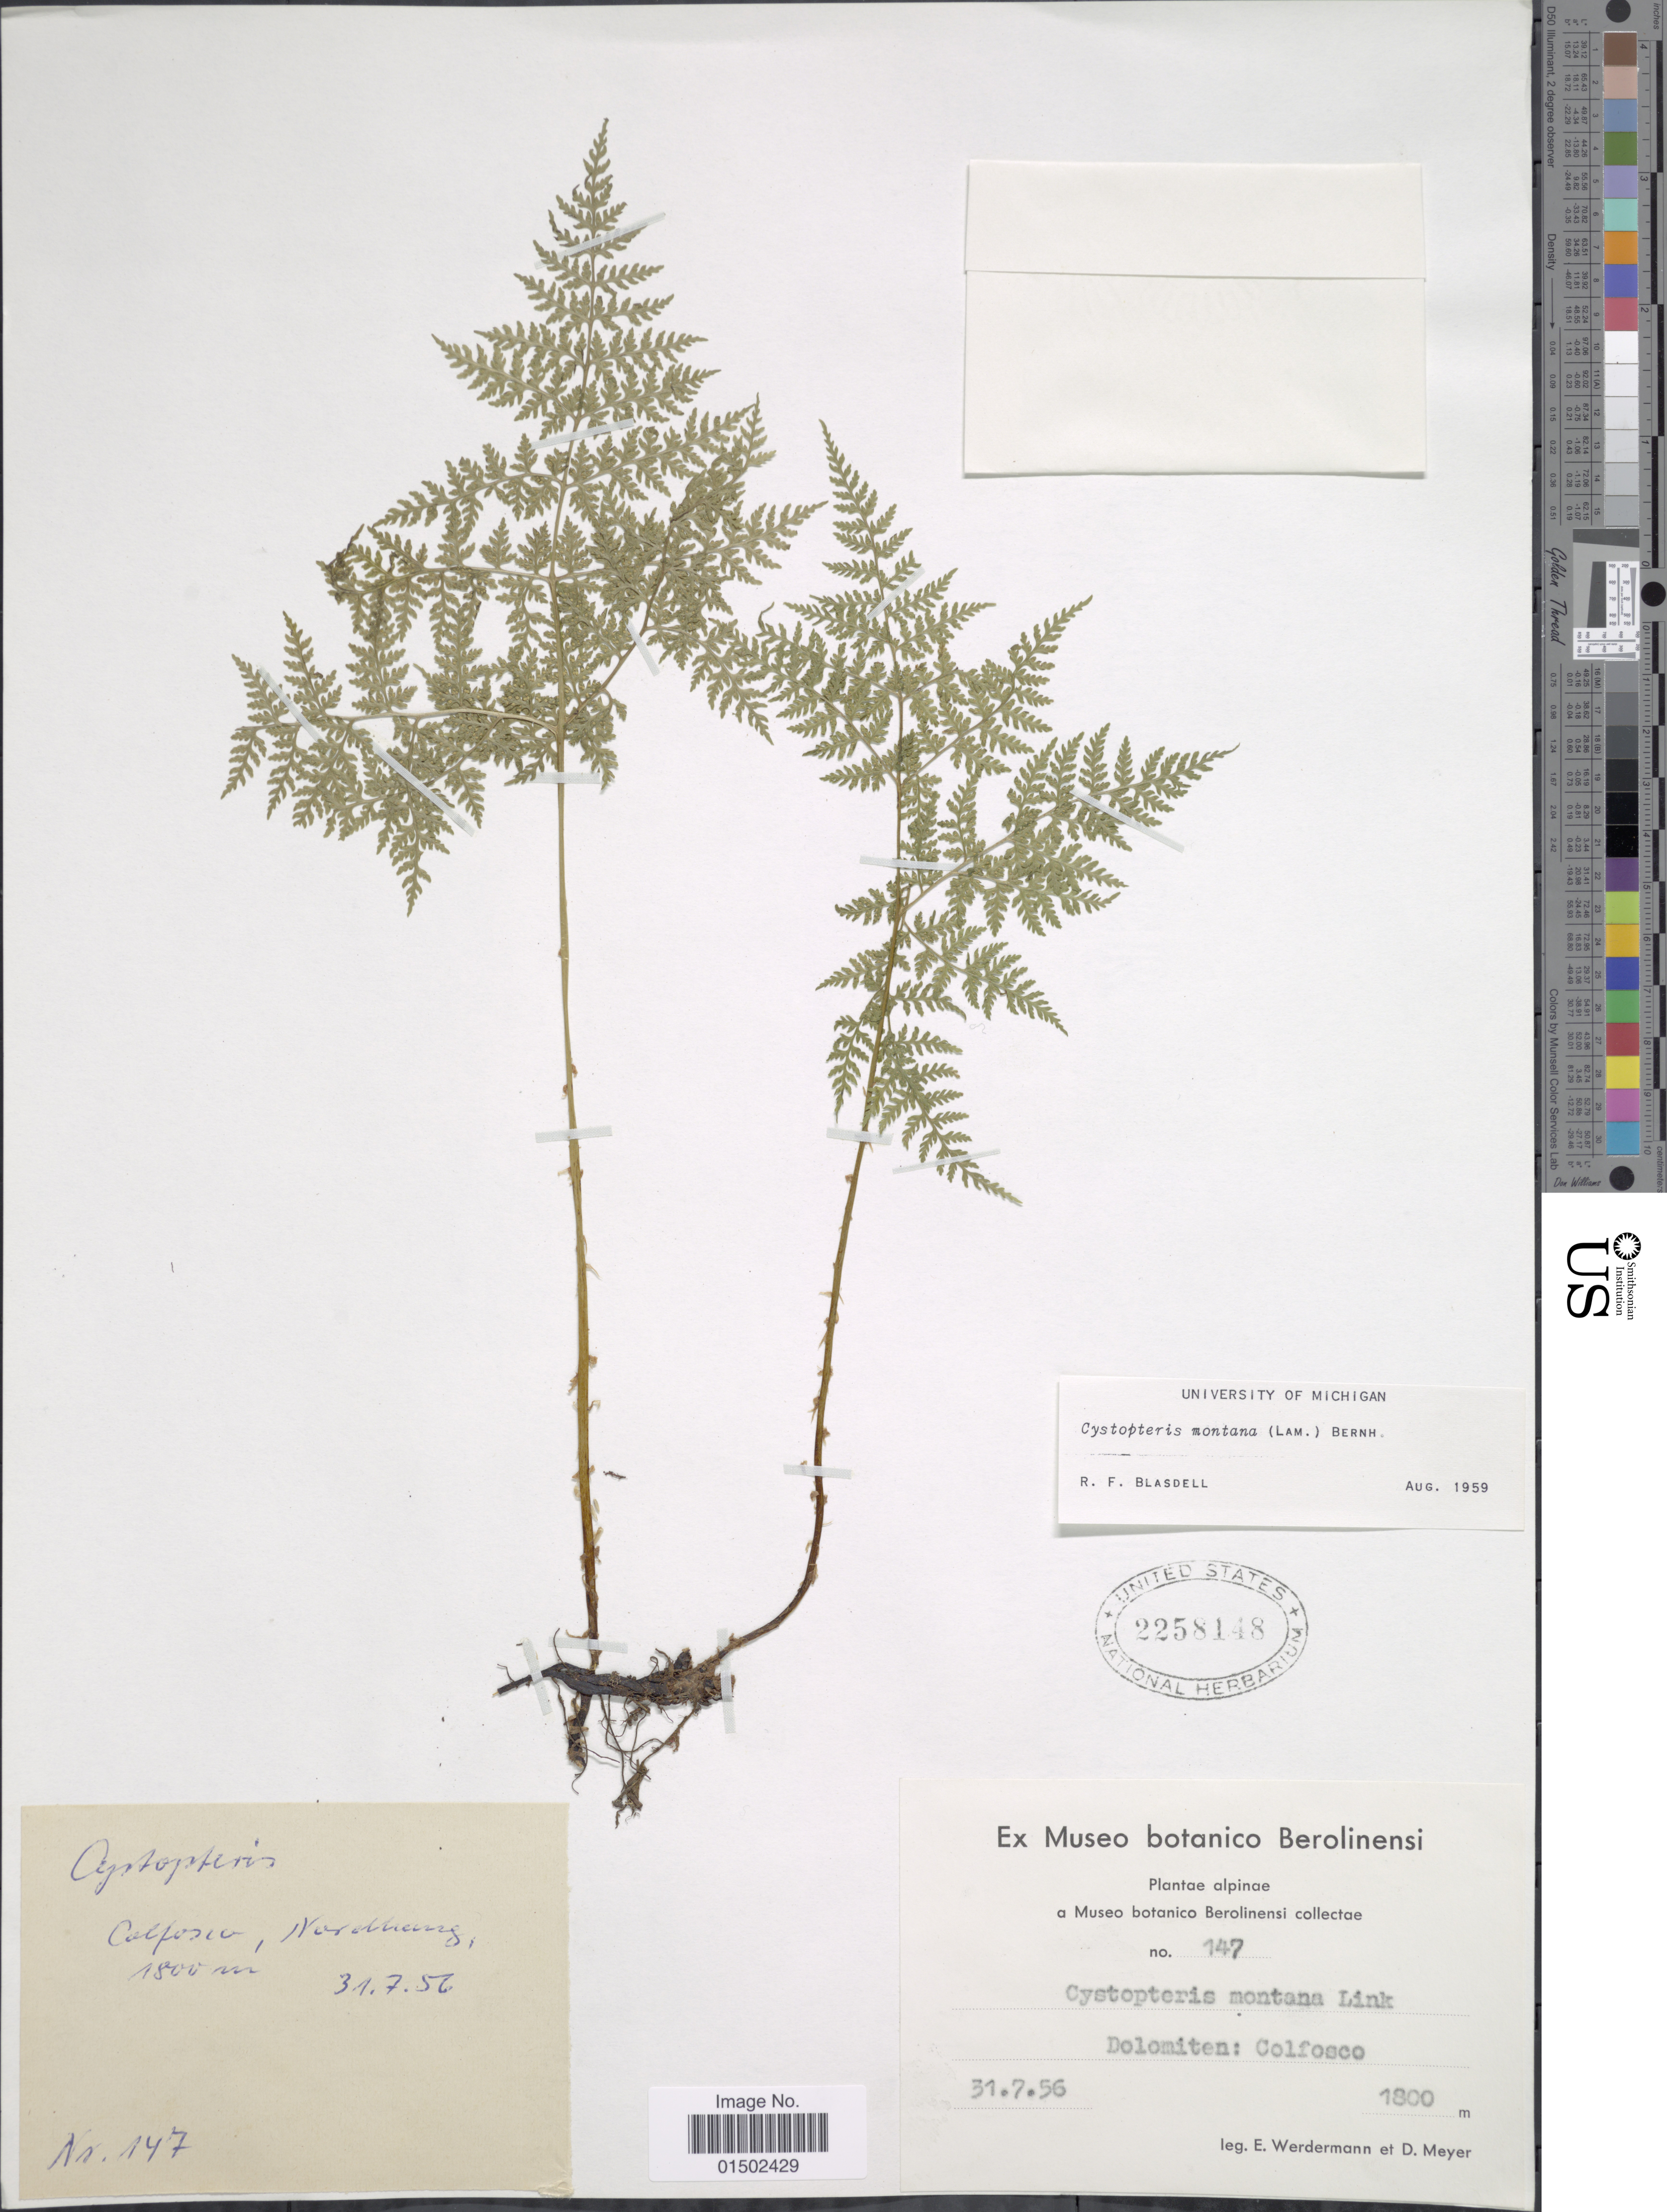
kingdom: Plantae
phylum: Tracheophyta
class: Polypodiopsida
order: Polypodiales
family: Cystopteridaceae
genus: Cystopteris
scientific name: Cystopteris montana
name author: (Lam.) Desv.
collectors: E. Werdermann & D. Meyer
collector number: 147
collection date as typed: Transcribed d/m/y: 31/7/56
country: Italy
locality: Dolomiten: Colfosco. Nordhang [interpreted]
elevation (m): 1800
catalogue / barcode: US 2258148